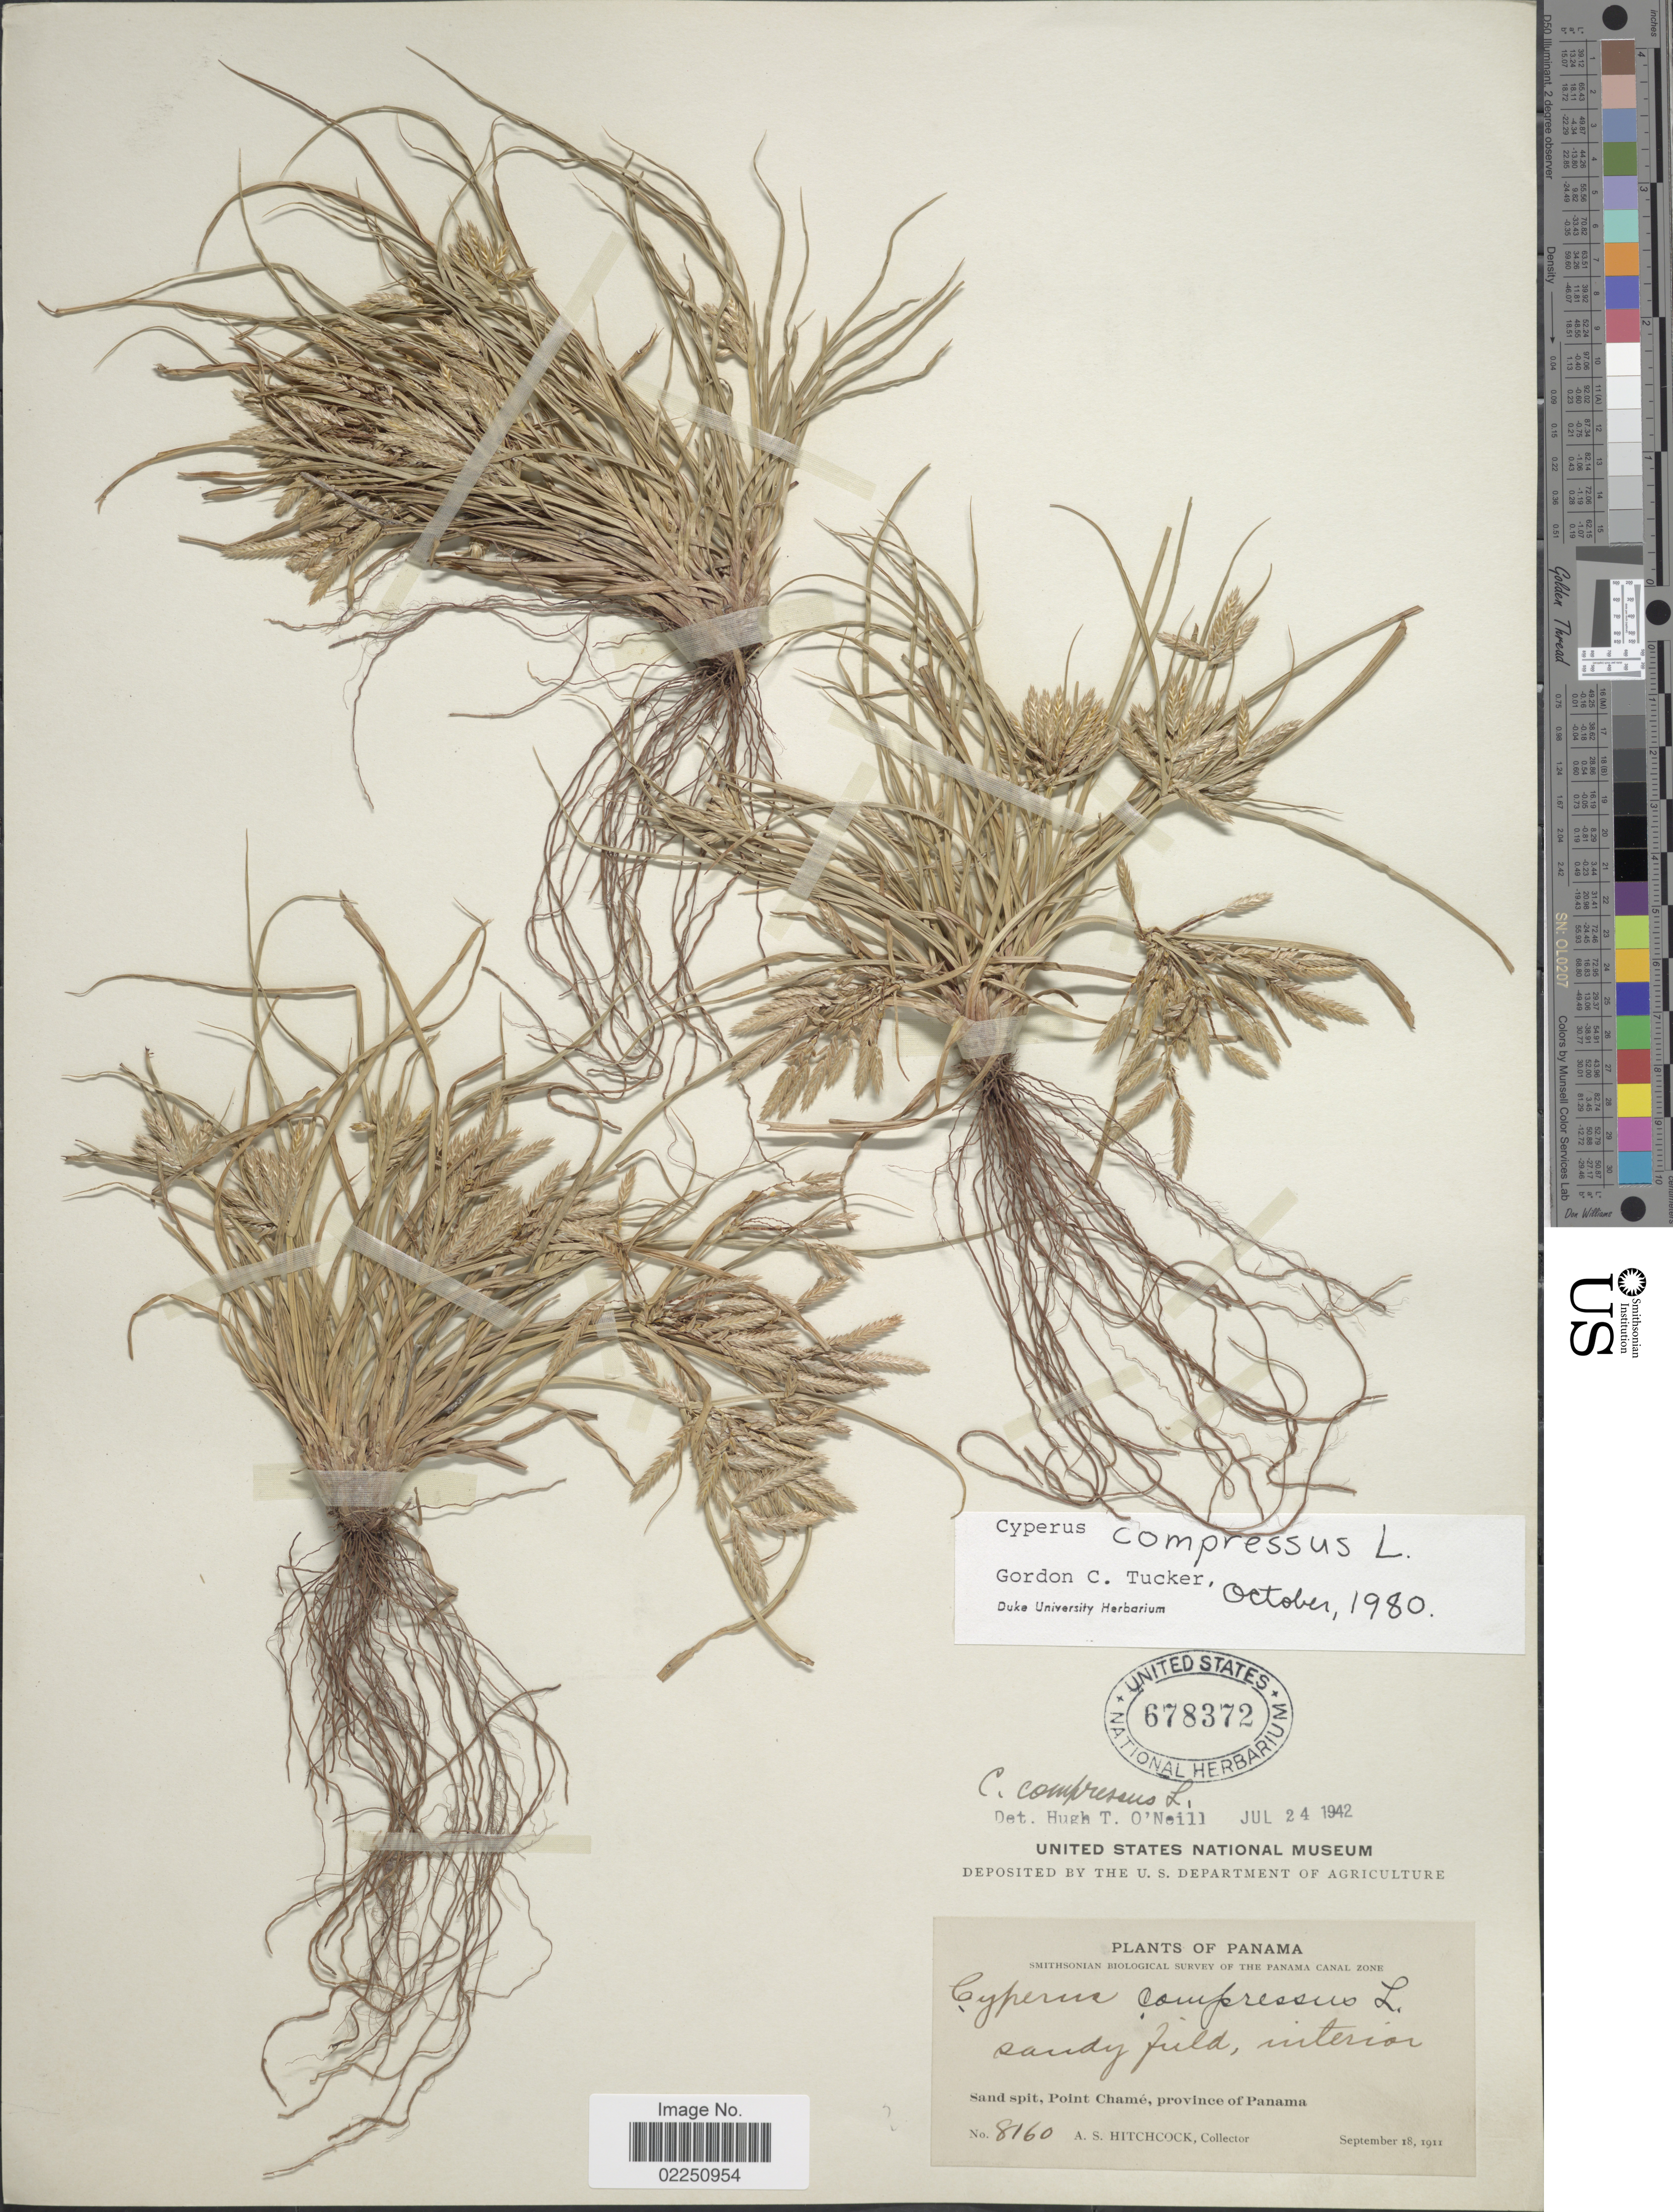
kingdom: Plantae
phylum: Tracheophyta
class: Liliopsida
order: Poales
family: Cyperaceae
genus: Cyperus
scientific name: Cyperus compressus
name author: L.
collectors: A. S. Hitchcock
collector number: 8160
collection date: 1911-09-18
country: Panama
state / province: Panamá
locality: Panama Canal Zone. Sand spit, Point Chame, province of Panama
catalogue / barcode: US 678372